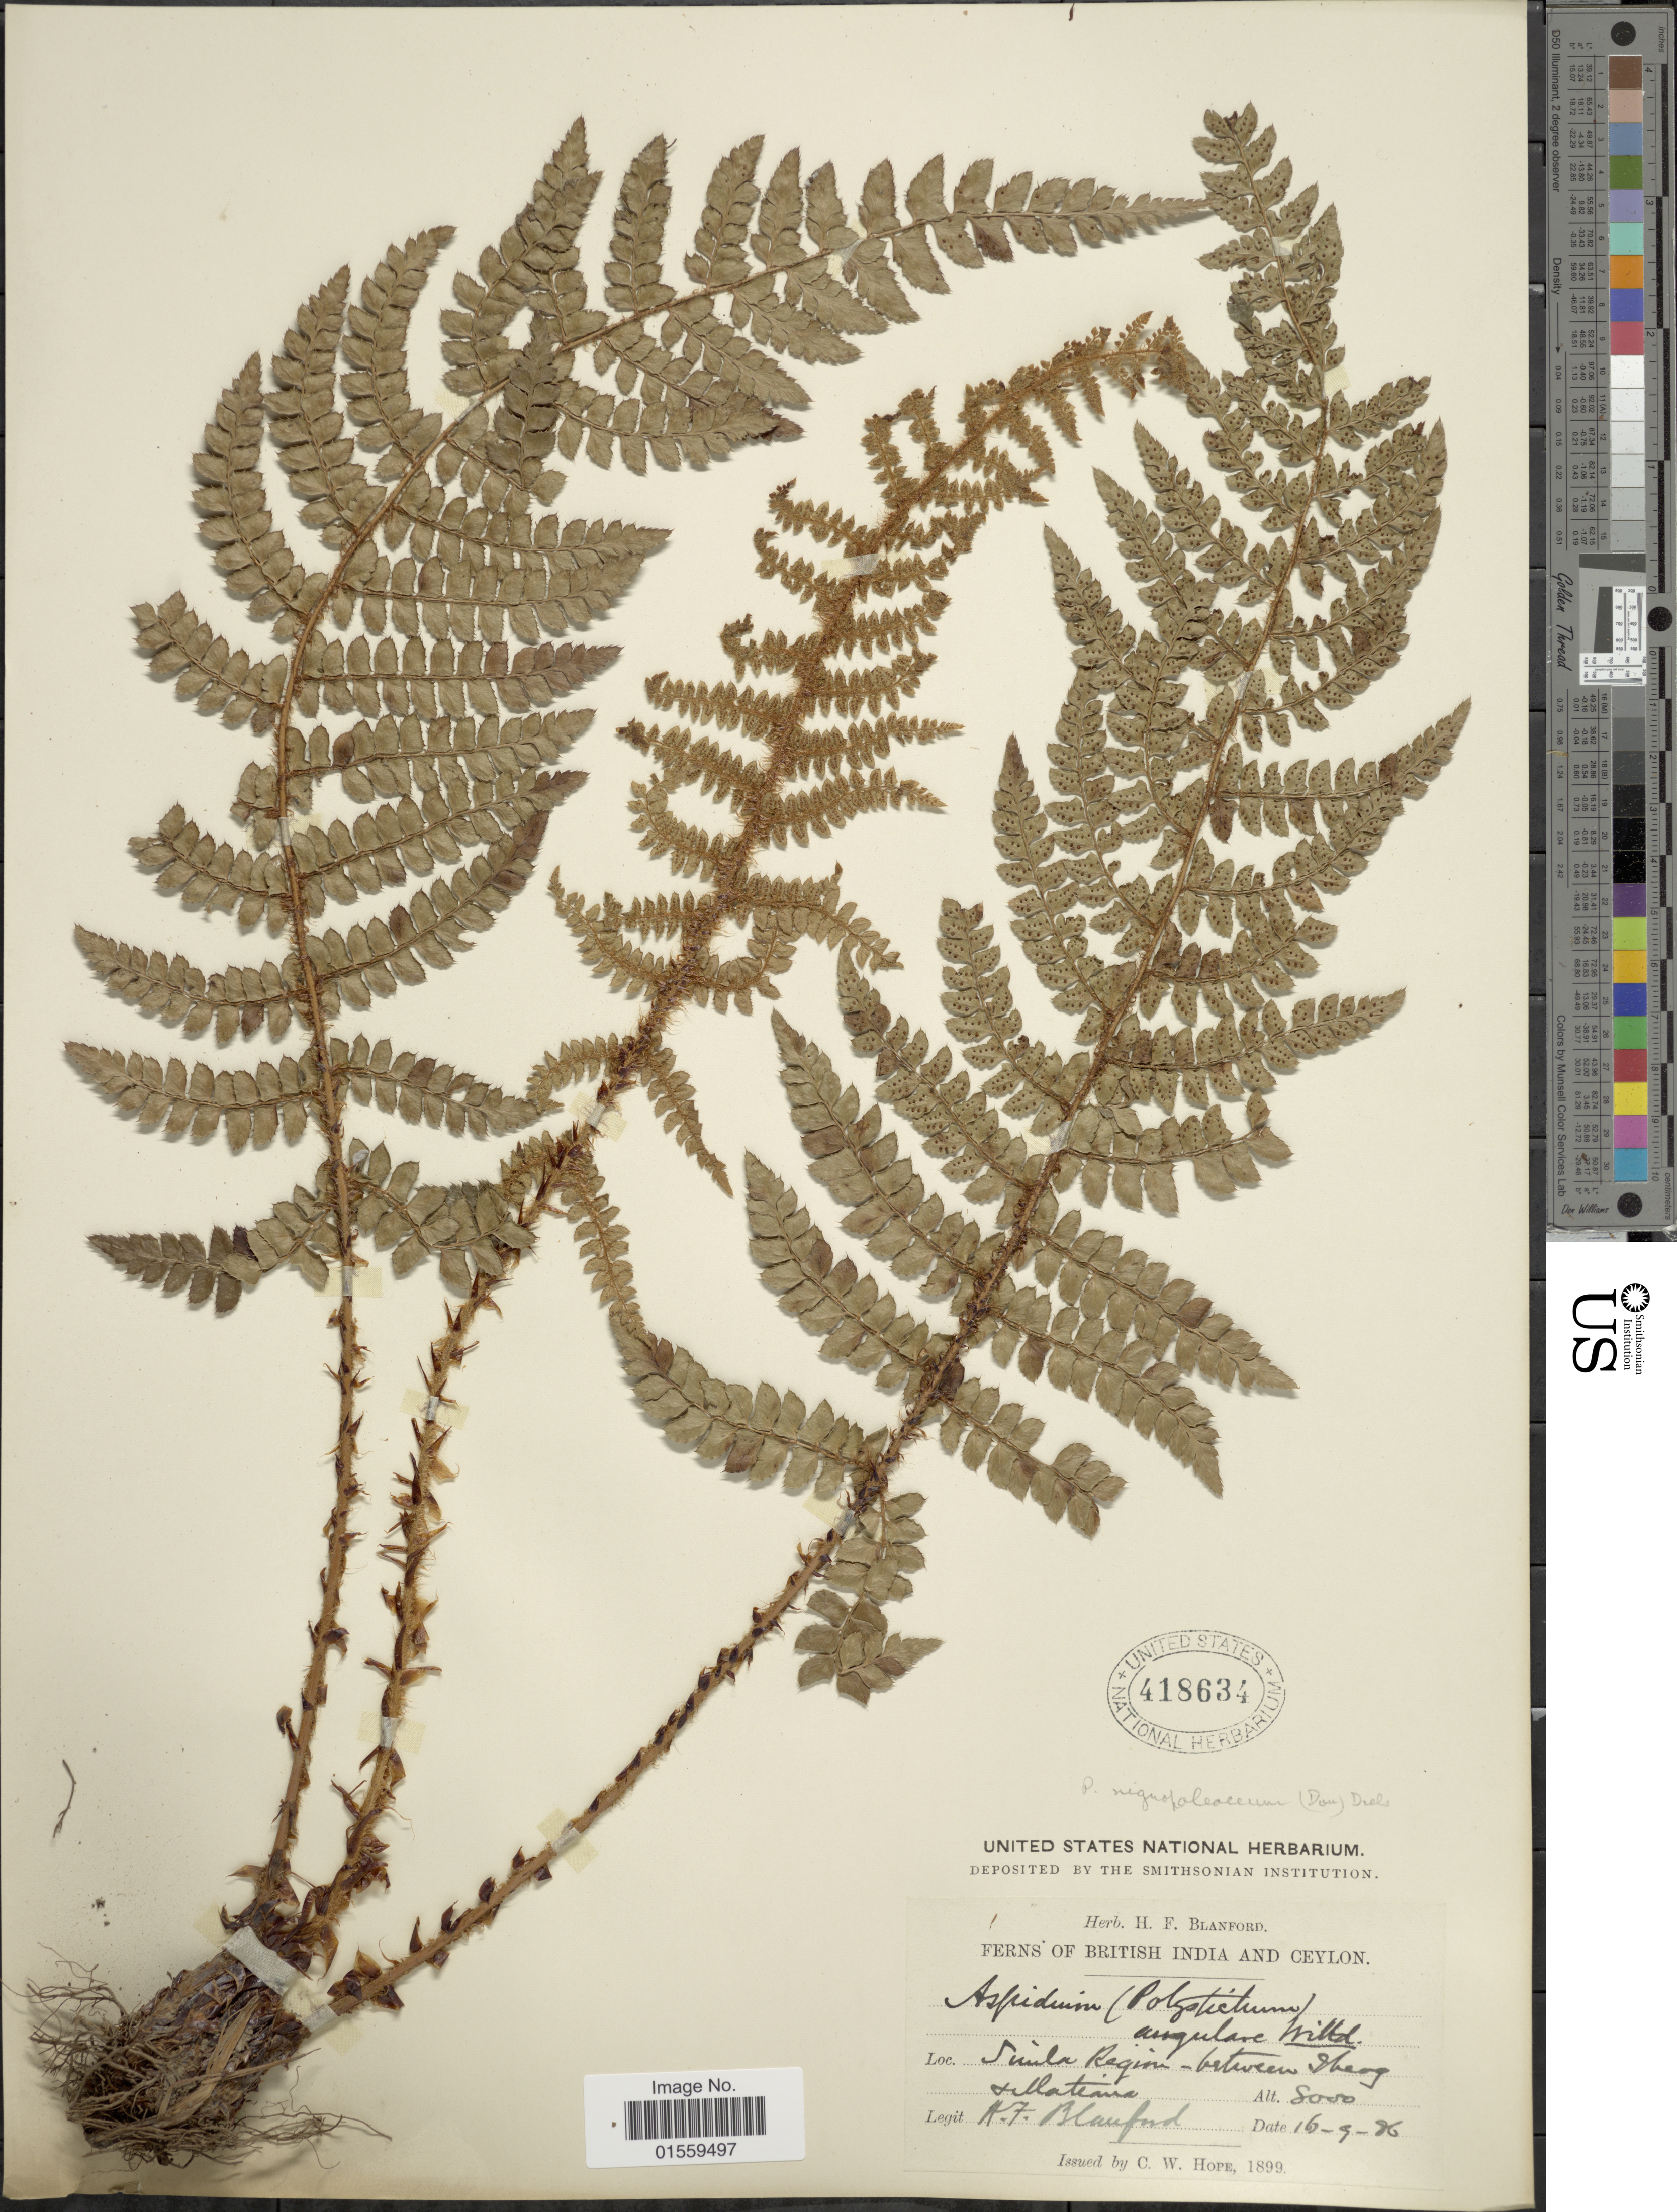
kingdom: Plantae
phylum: Tracheophyta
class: Polypodiopsida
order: Polypodiales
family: Dryopteridaceae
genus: Polystichum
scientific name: Polystichum setiferum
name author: (Forssk.) Moore ex Woynar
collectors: H. Blanford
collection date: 1886-09-16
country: India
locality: British India and Ceylon, Simla Region - between Theog & Matiana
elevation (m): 2438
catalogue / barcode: US 418634